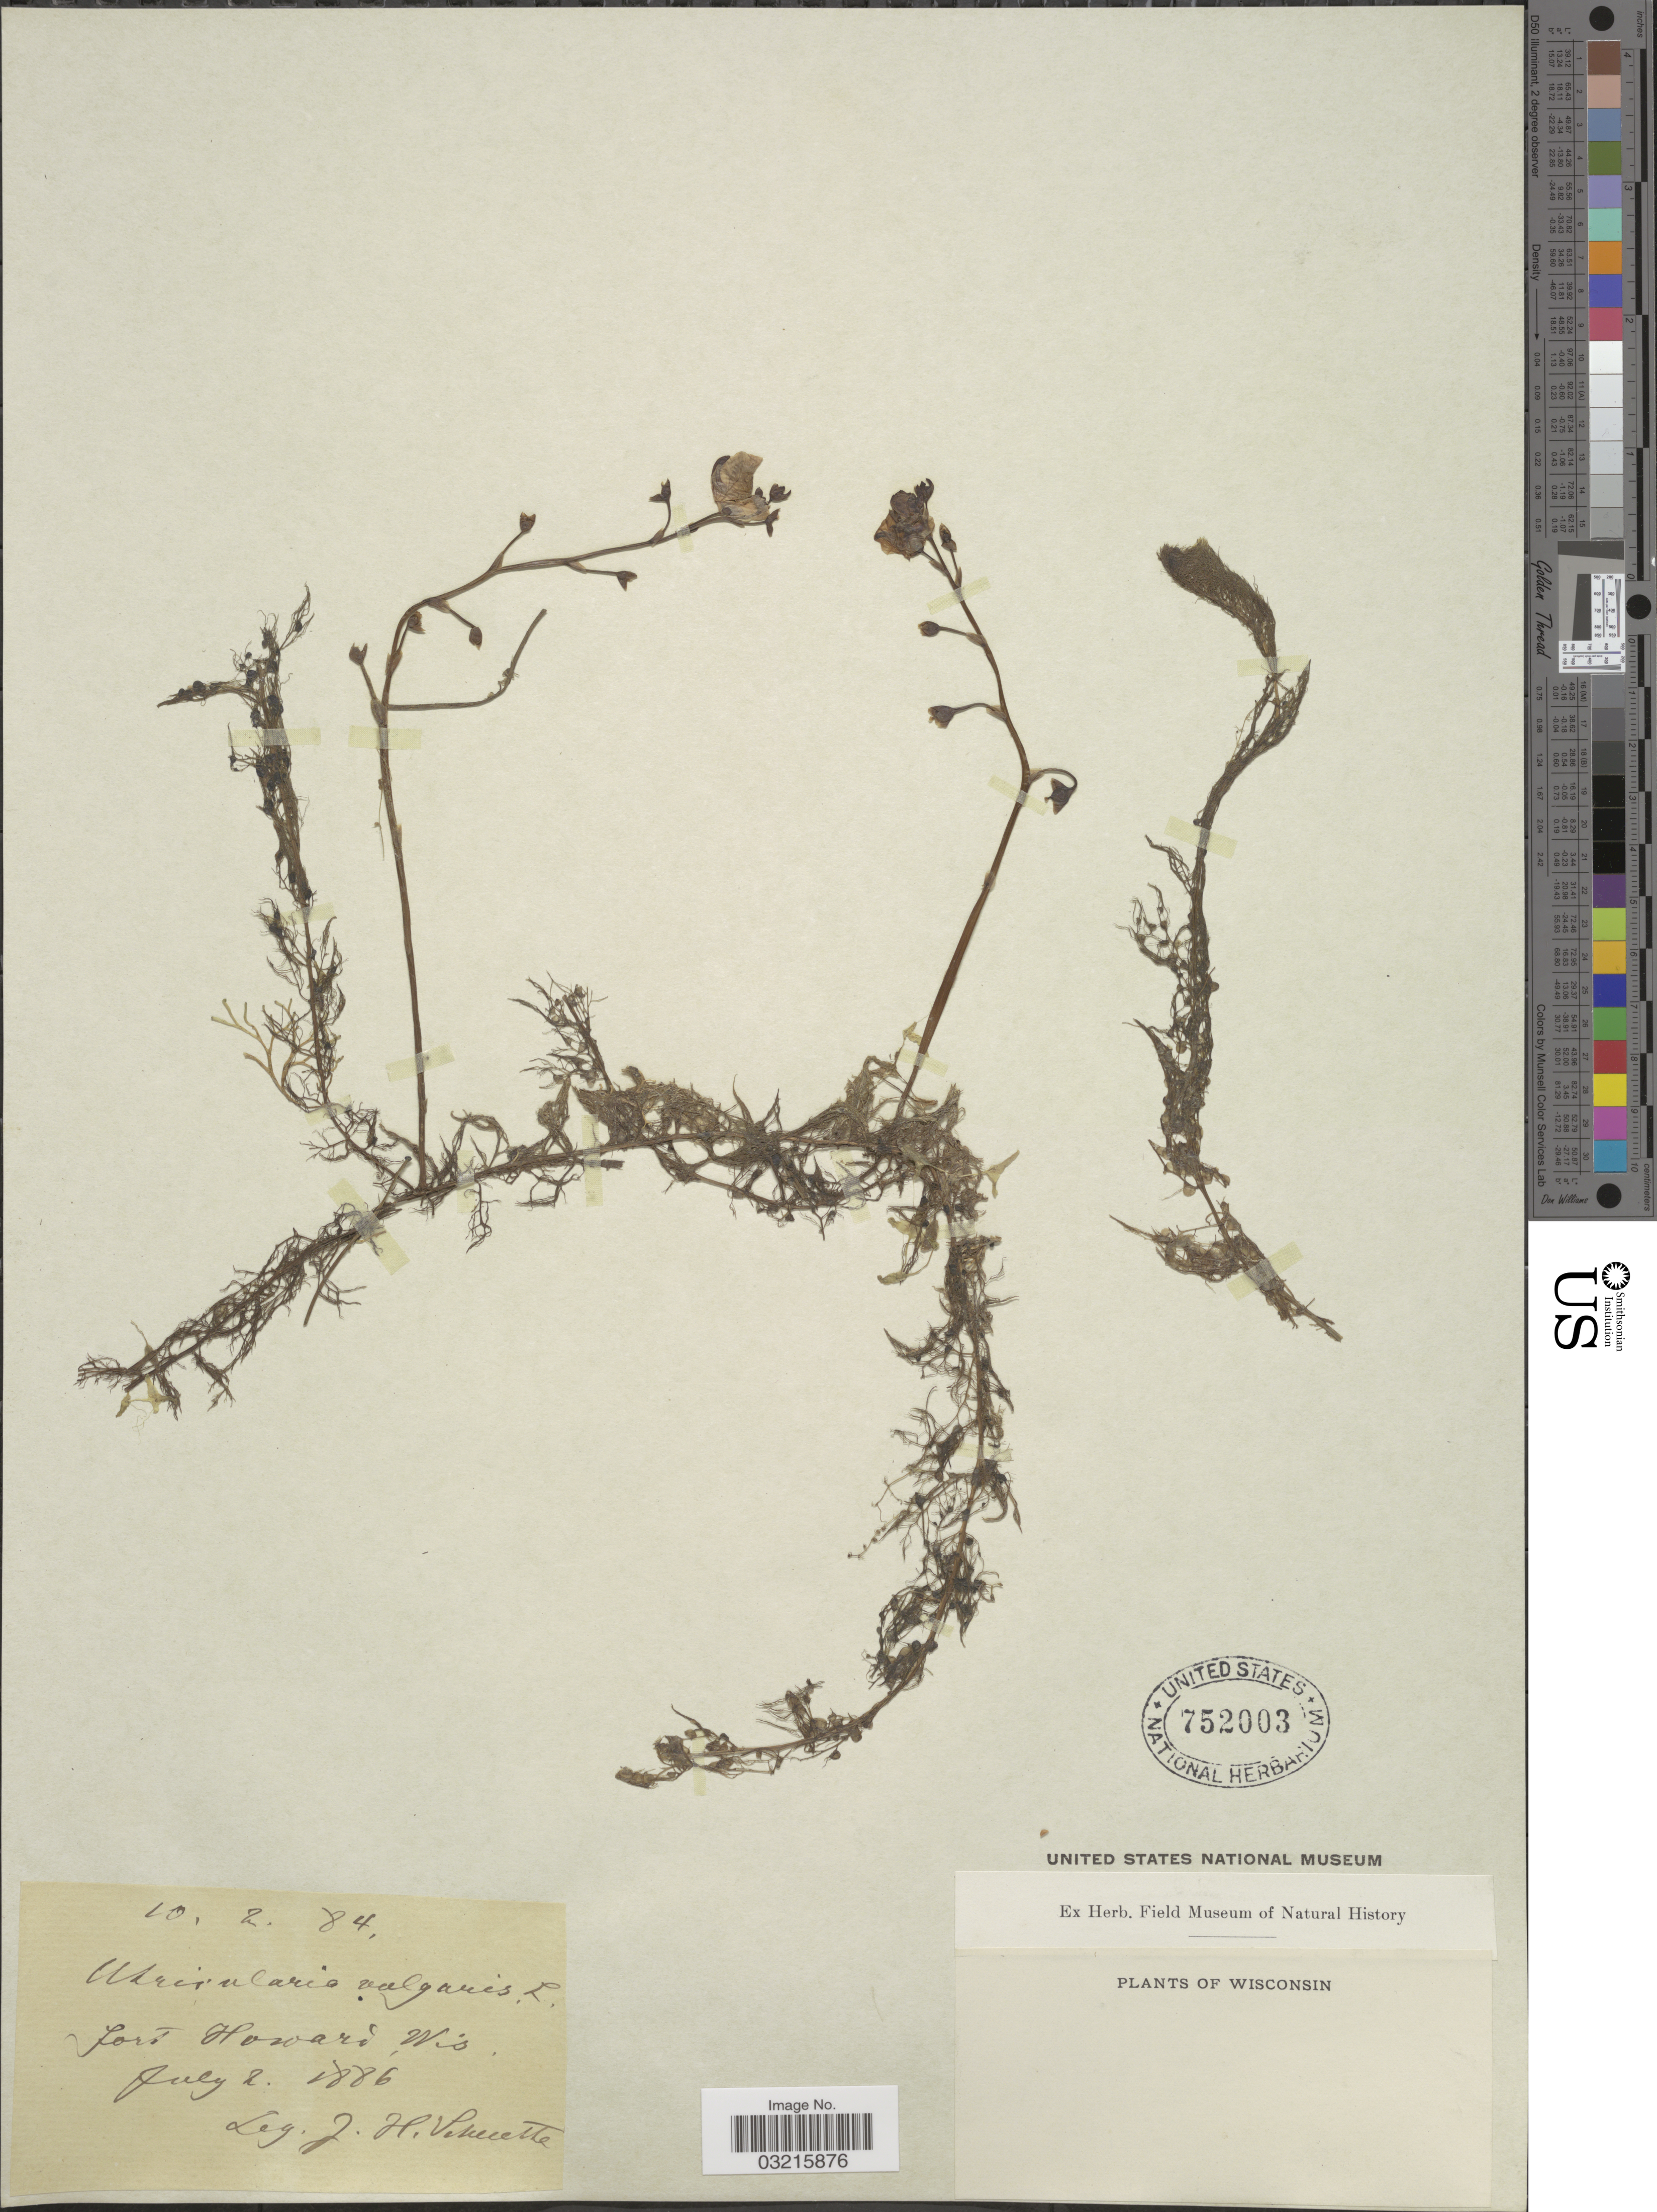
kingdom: Plantae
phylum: Tracheophyta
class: Magnoliopsida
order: Lamiales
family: Lentibulariaceae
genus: Utricularia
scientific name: Utricularia vulgaris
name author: L.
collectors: J. H. Schuette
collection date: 1886-07-02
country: United States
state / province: Wisconsin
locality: Fort Howard.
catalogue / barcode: US 752003